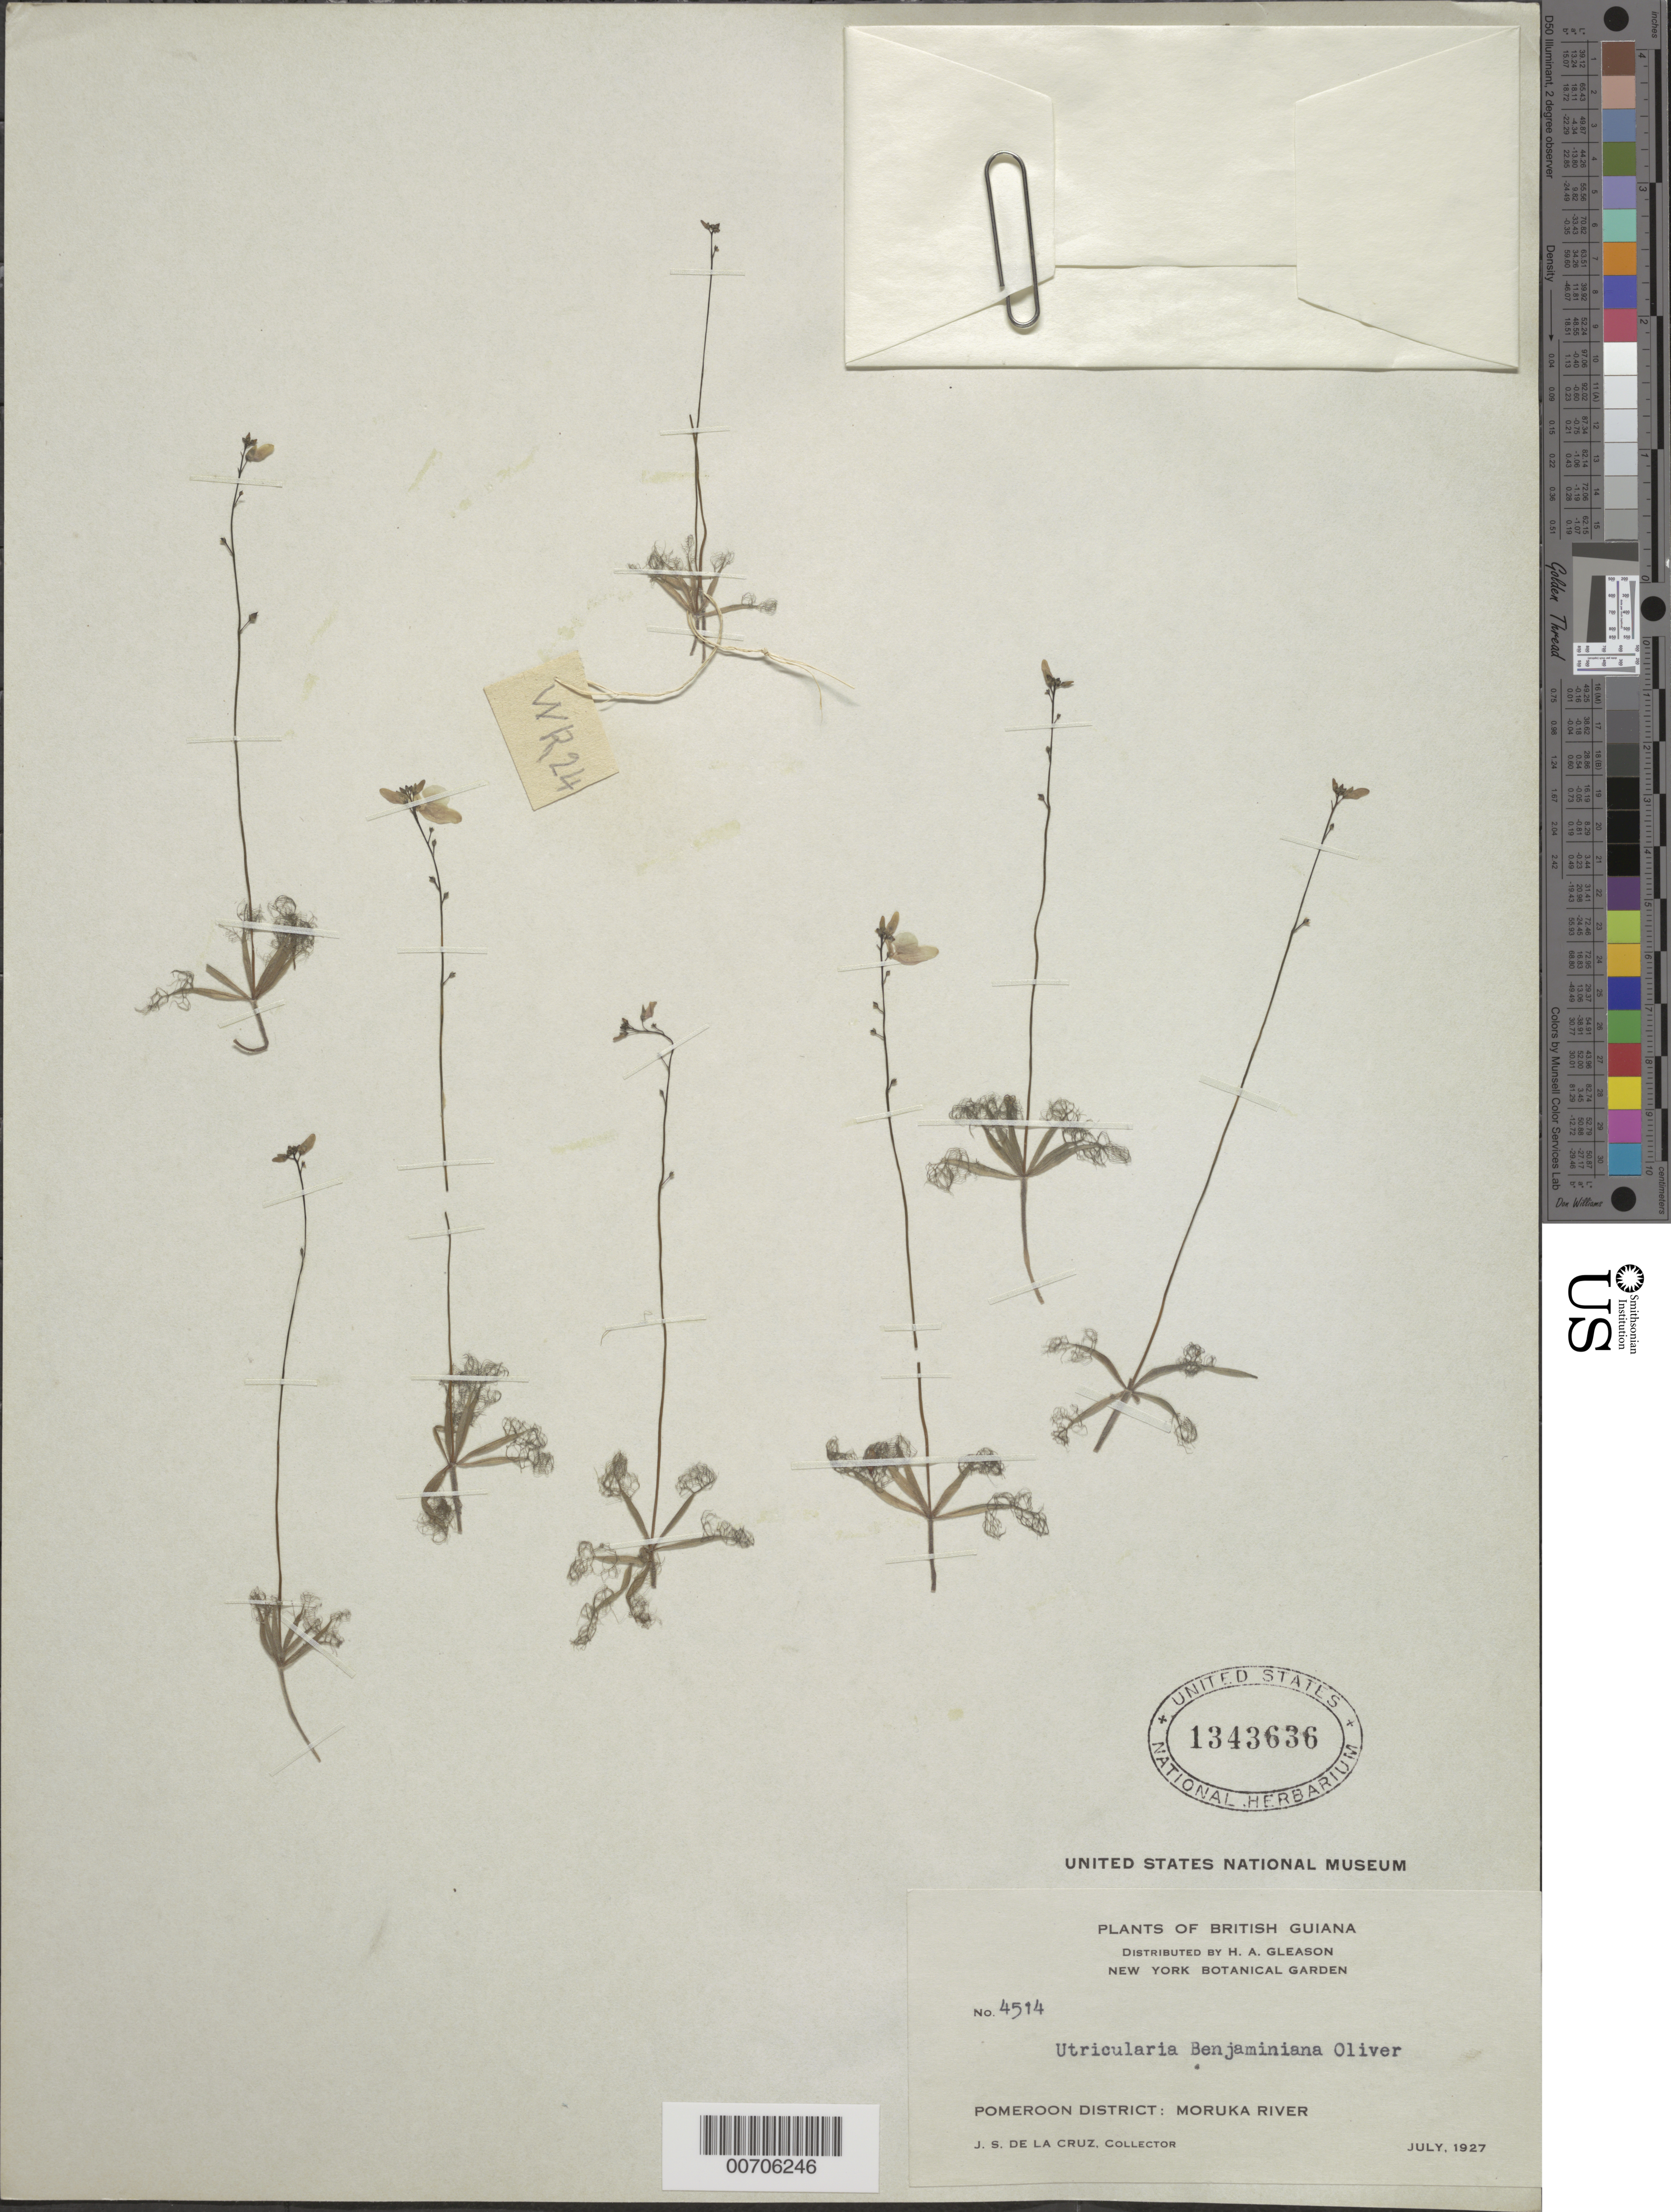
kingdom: Plantae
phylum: Tracheophyta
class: Magnoliopsida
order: Lamiales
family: Lentibulariaceae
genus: Utricularia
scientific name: Utricularia benjaminiana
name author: Oliv.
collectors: J. S. de la Cruz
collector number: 4514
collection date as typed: Jul-27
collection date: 1927-07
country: Guyana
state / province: Barima-Waini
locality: Moruka R., Pomeroon Dist.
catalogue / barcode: US 1343636